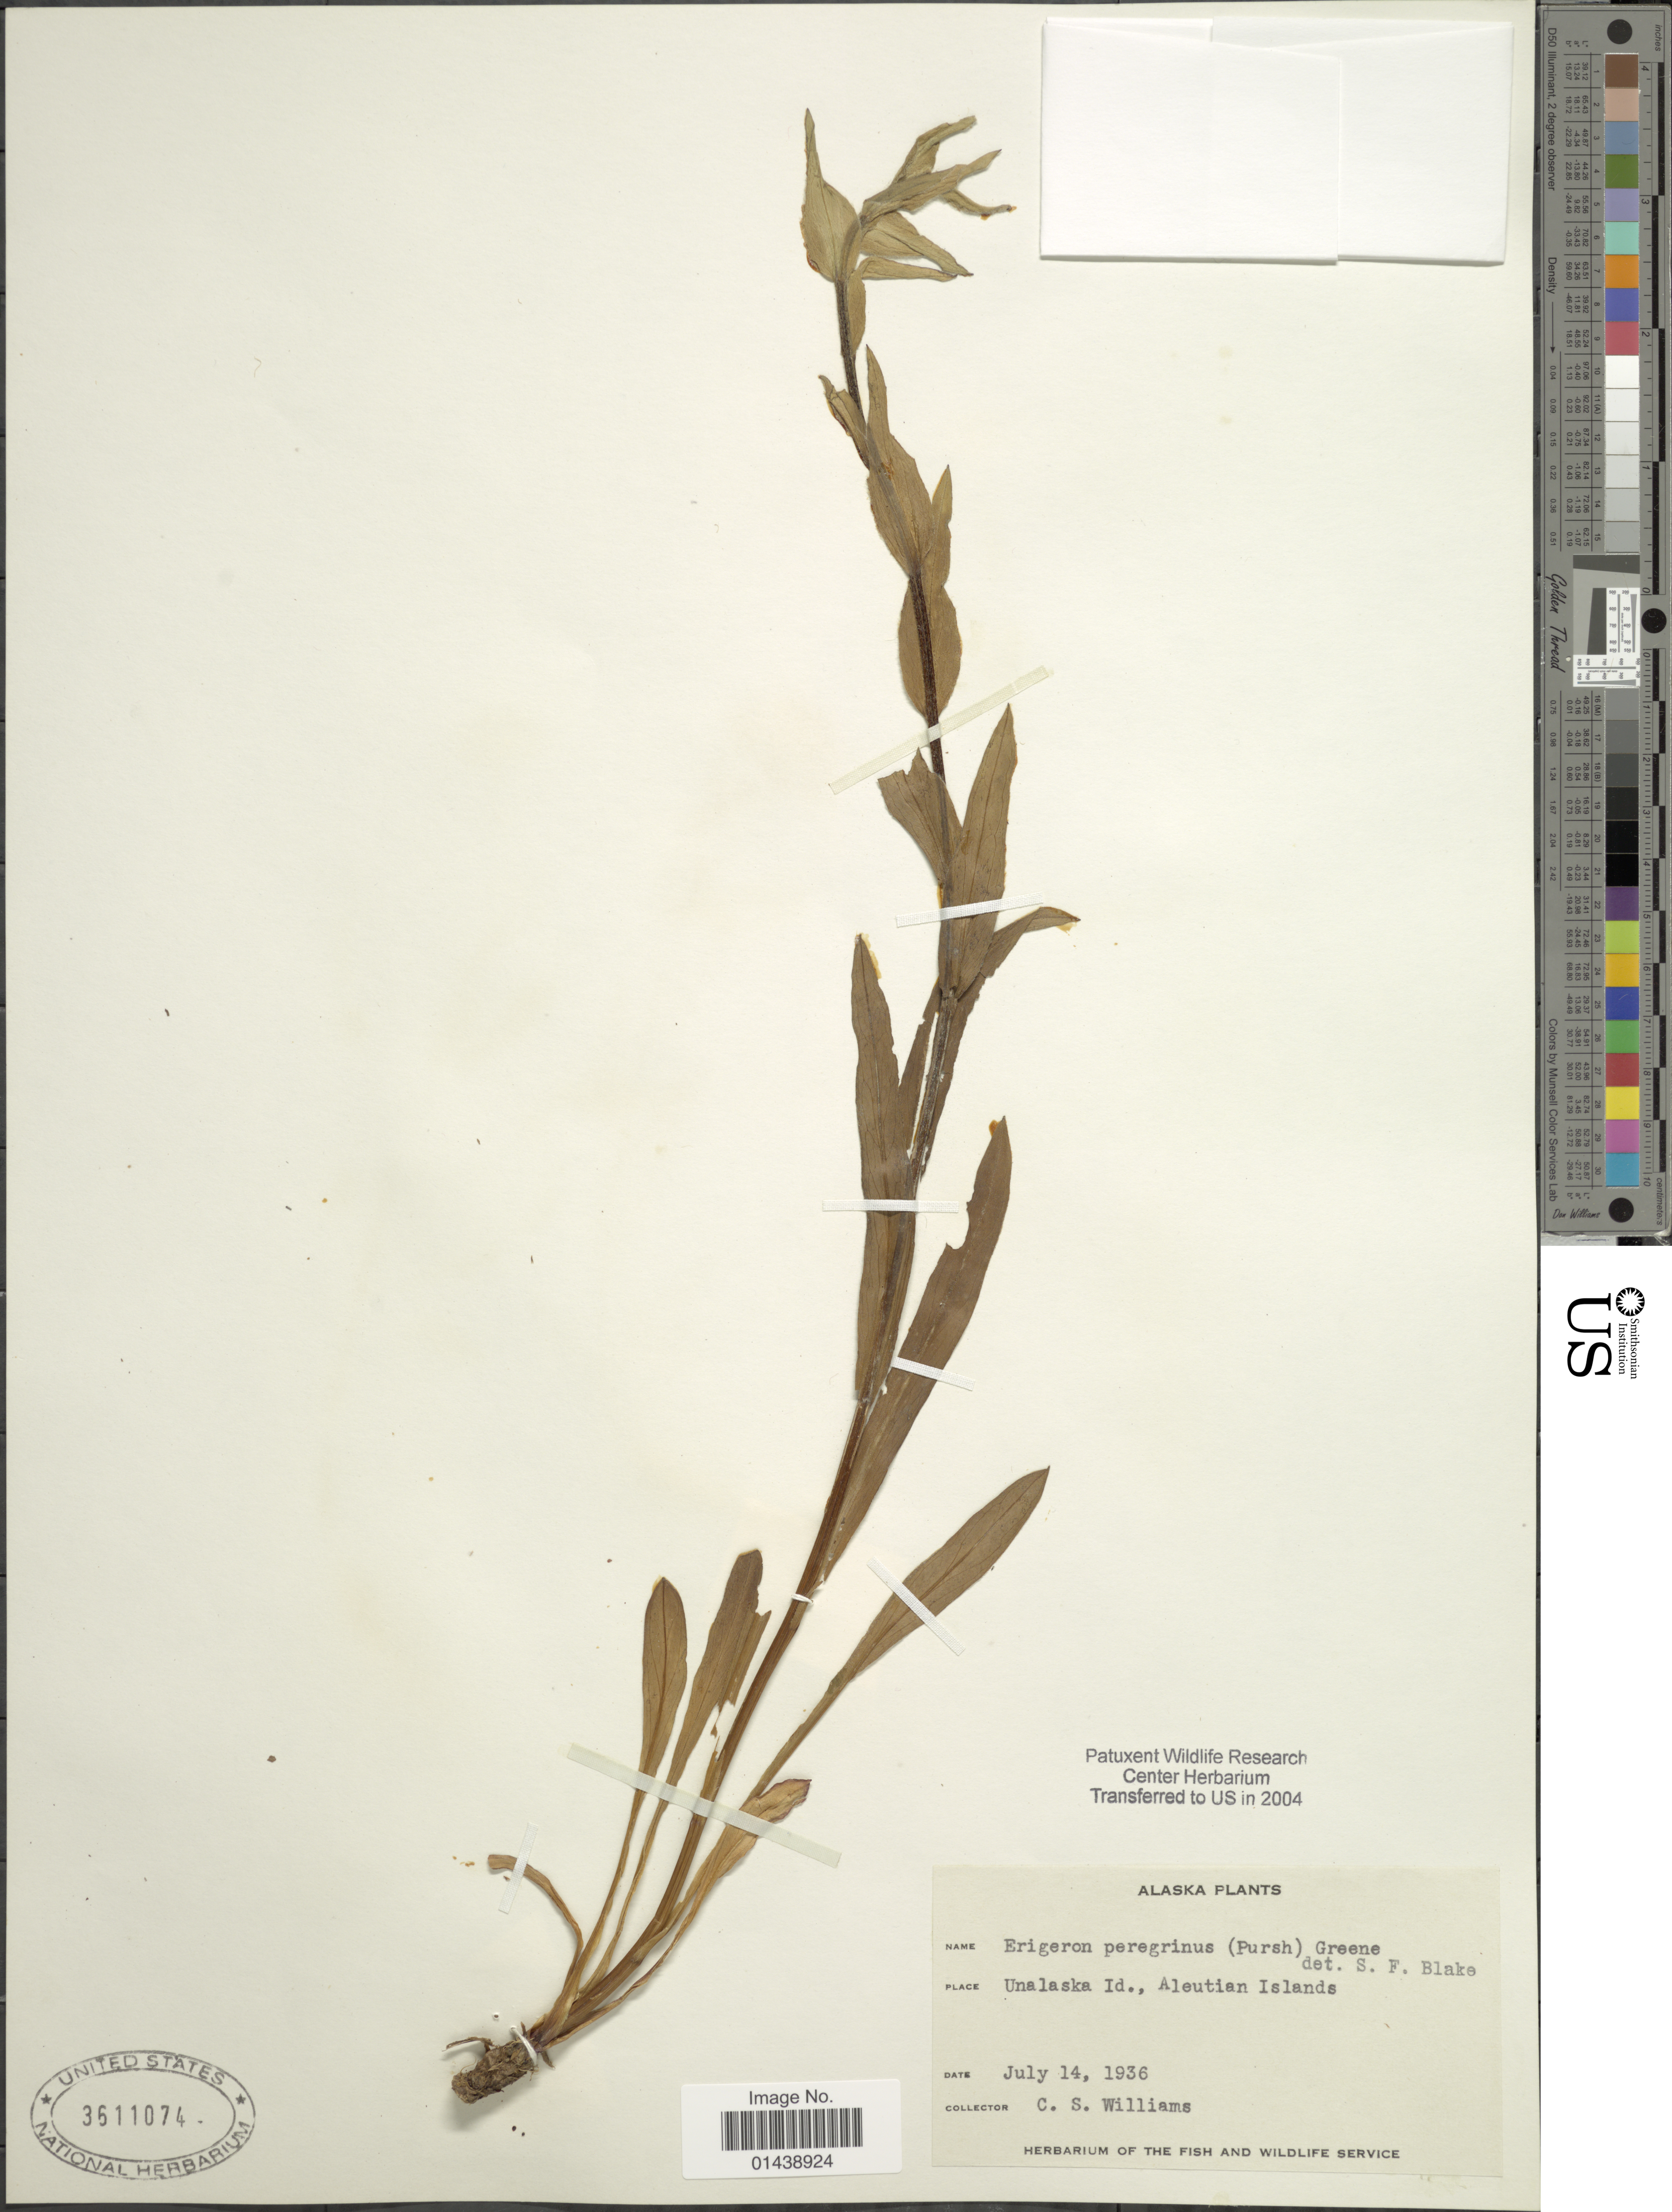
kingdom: Plantae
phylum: Tracheophyta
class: Magnoliopsida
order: Asterales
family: Asteraceae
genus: Erigeron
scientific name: Erigeron peregrinus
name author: (Banks ex Pursh) Greene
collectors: C. Williams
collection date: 1936-07-14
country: United States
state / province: Alaska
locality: Unalaska Id., Aleutian Islands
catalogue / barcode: US 3611074